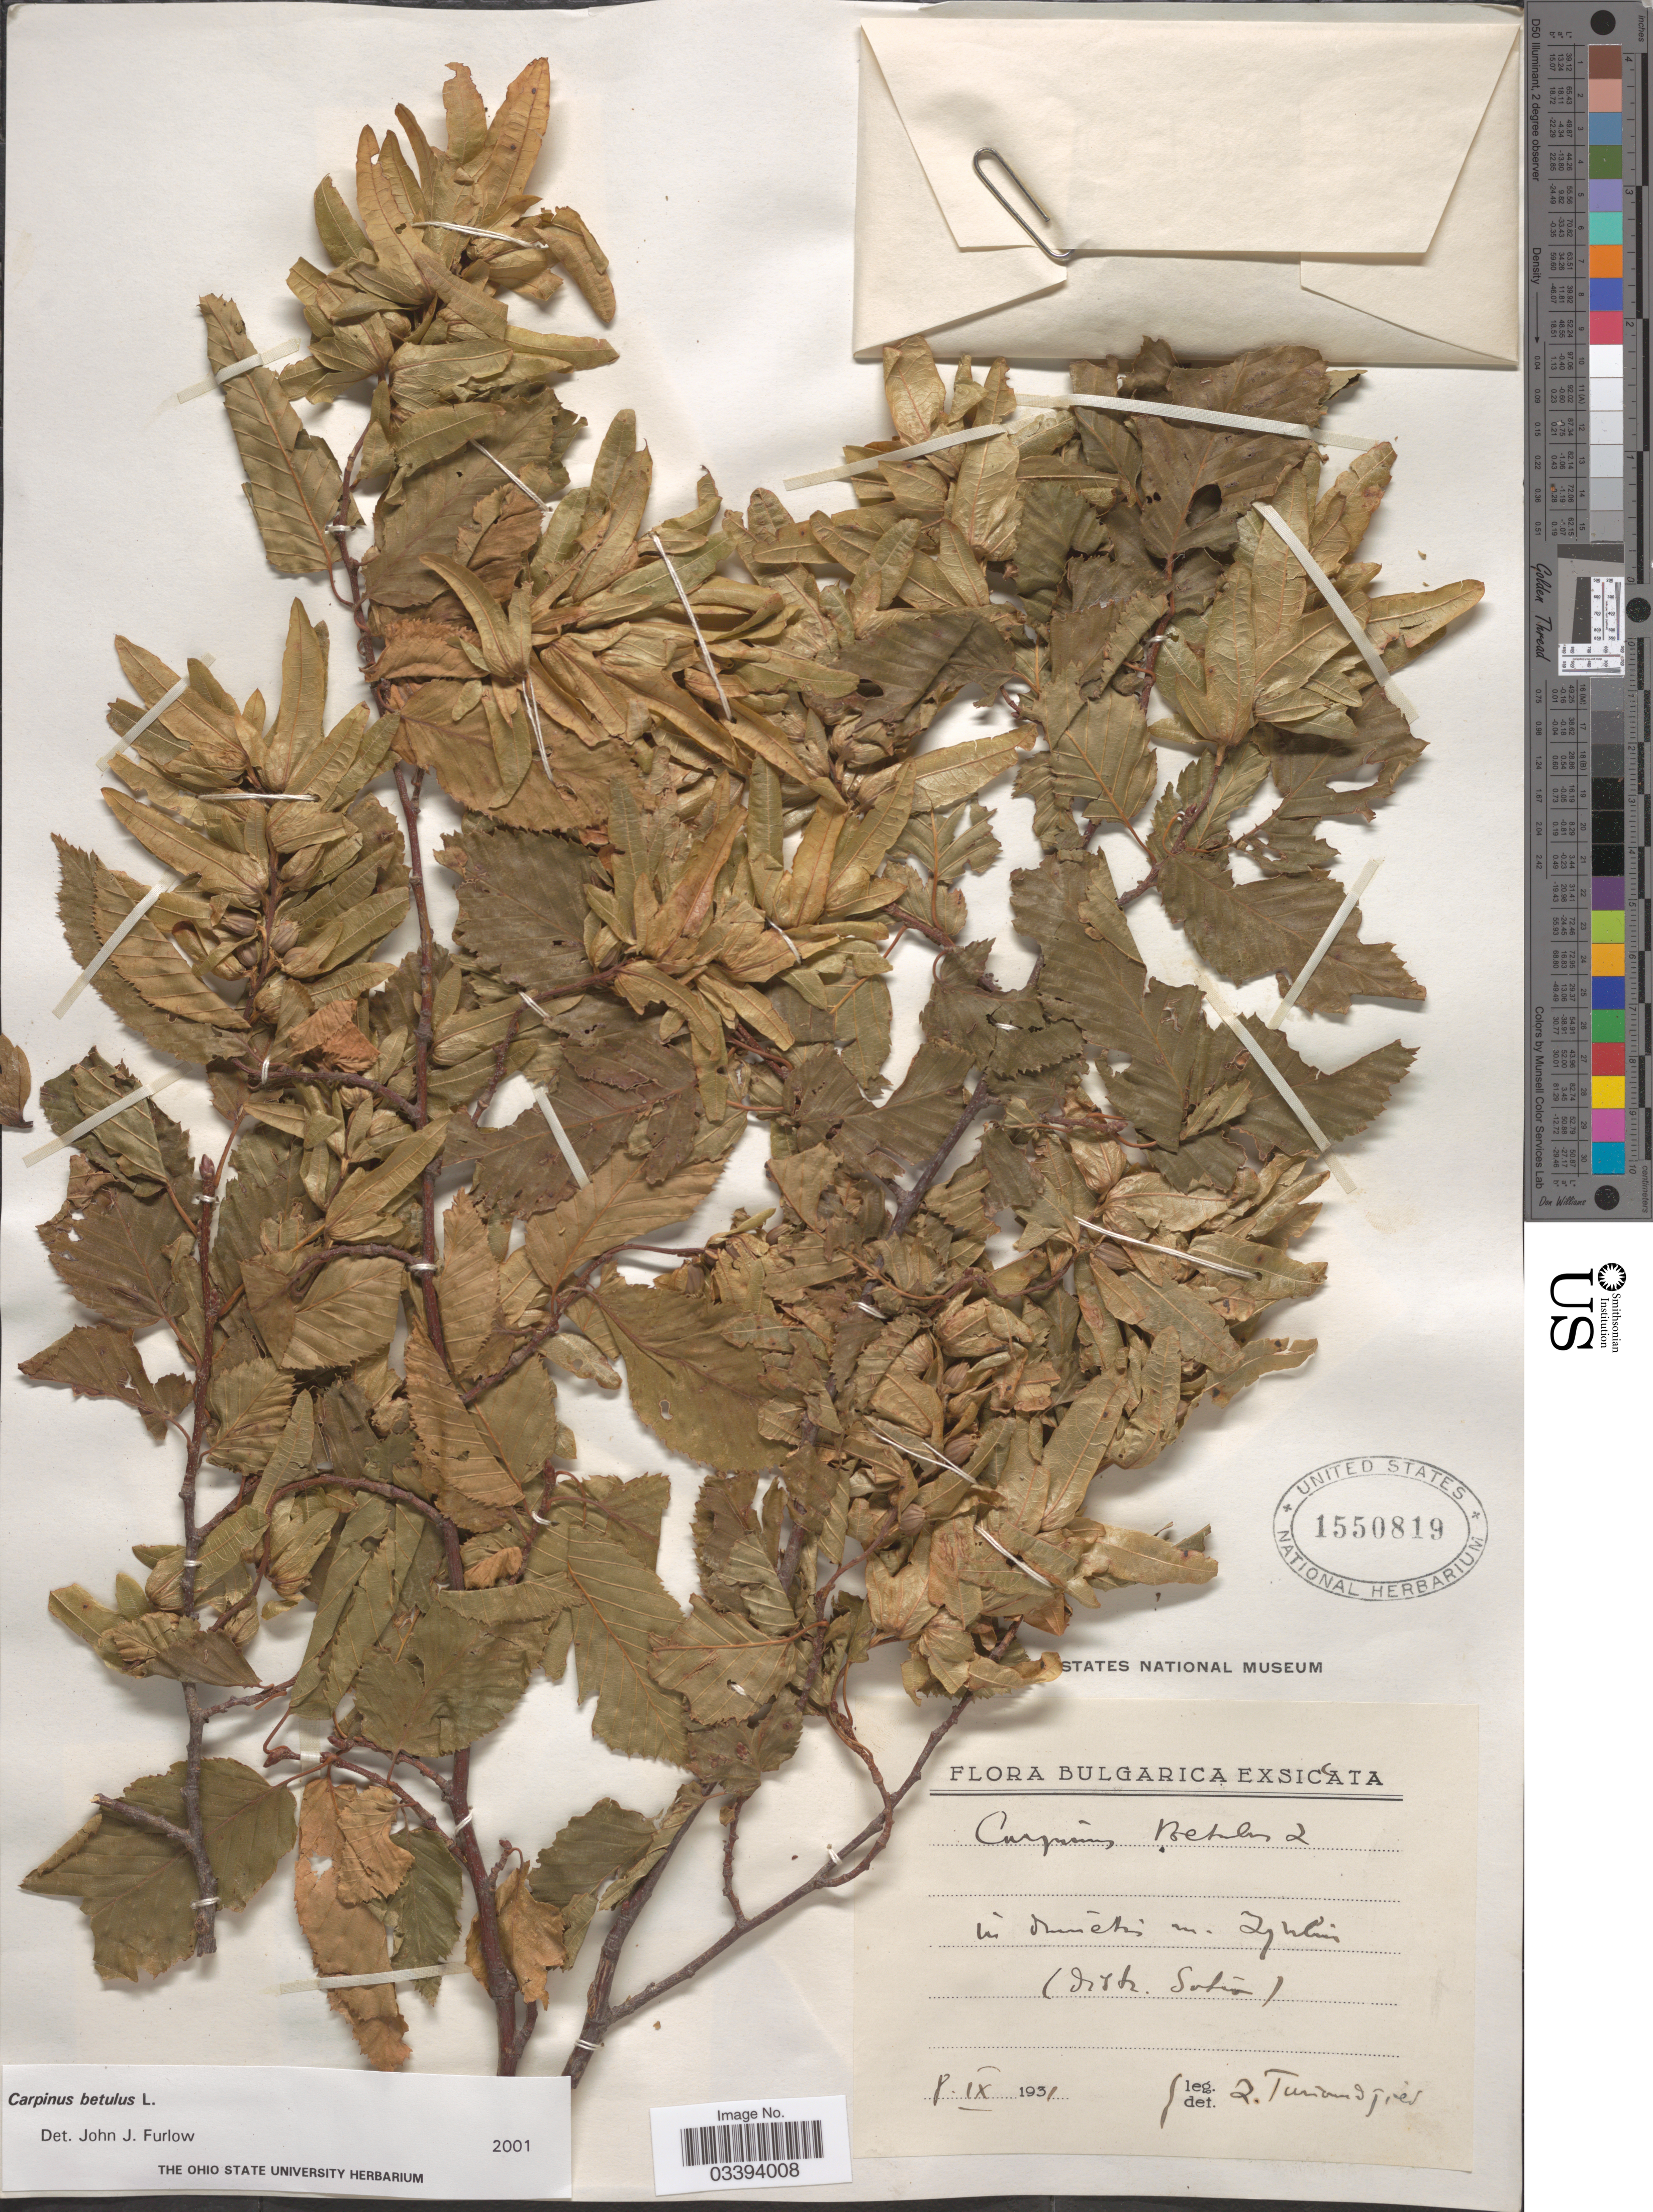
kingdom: Plantae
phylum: Tracheophyta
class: Magnoliopsida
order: Fagales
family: Betulaceae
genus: Carpinus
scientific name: Carpinus betulus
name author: L.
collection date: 1931-09-08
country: Bulgaria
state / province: Sofia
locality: (Distr. Sofia.)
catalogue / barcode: US 1550819